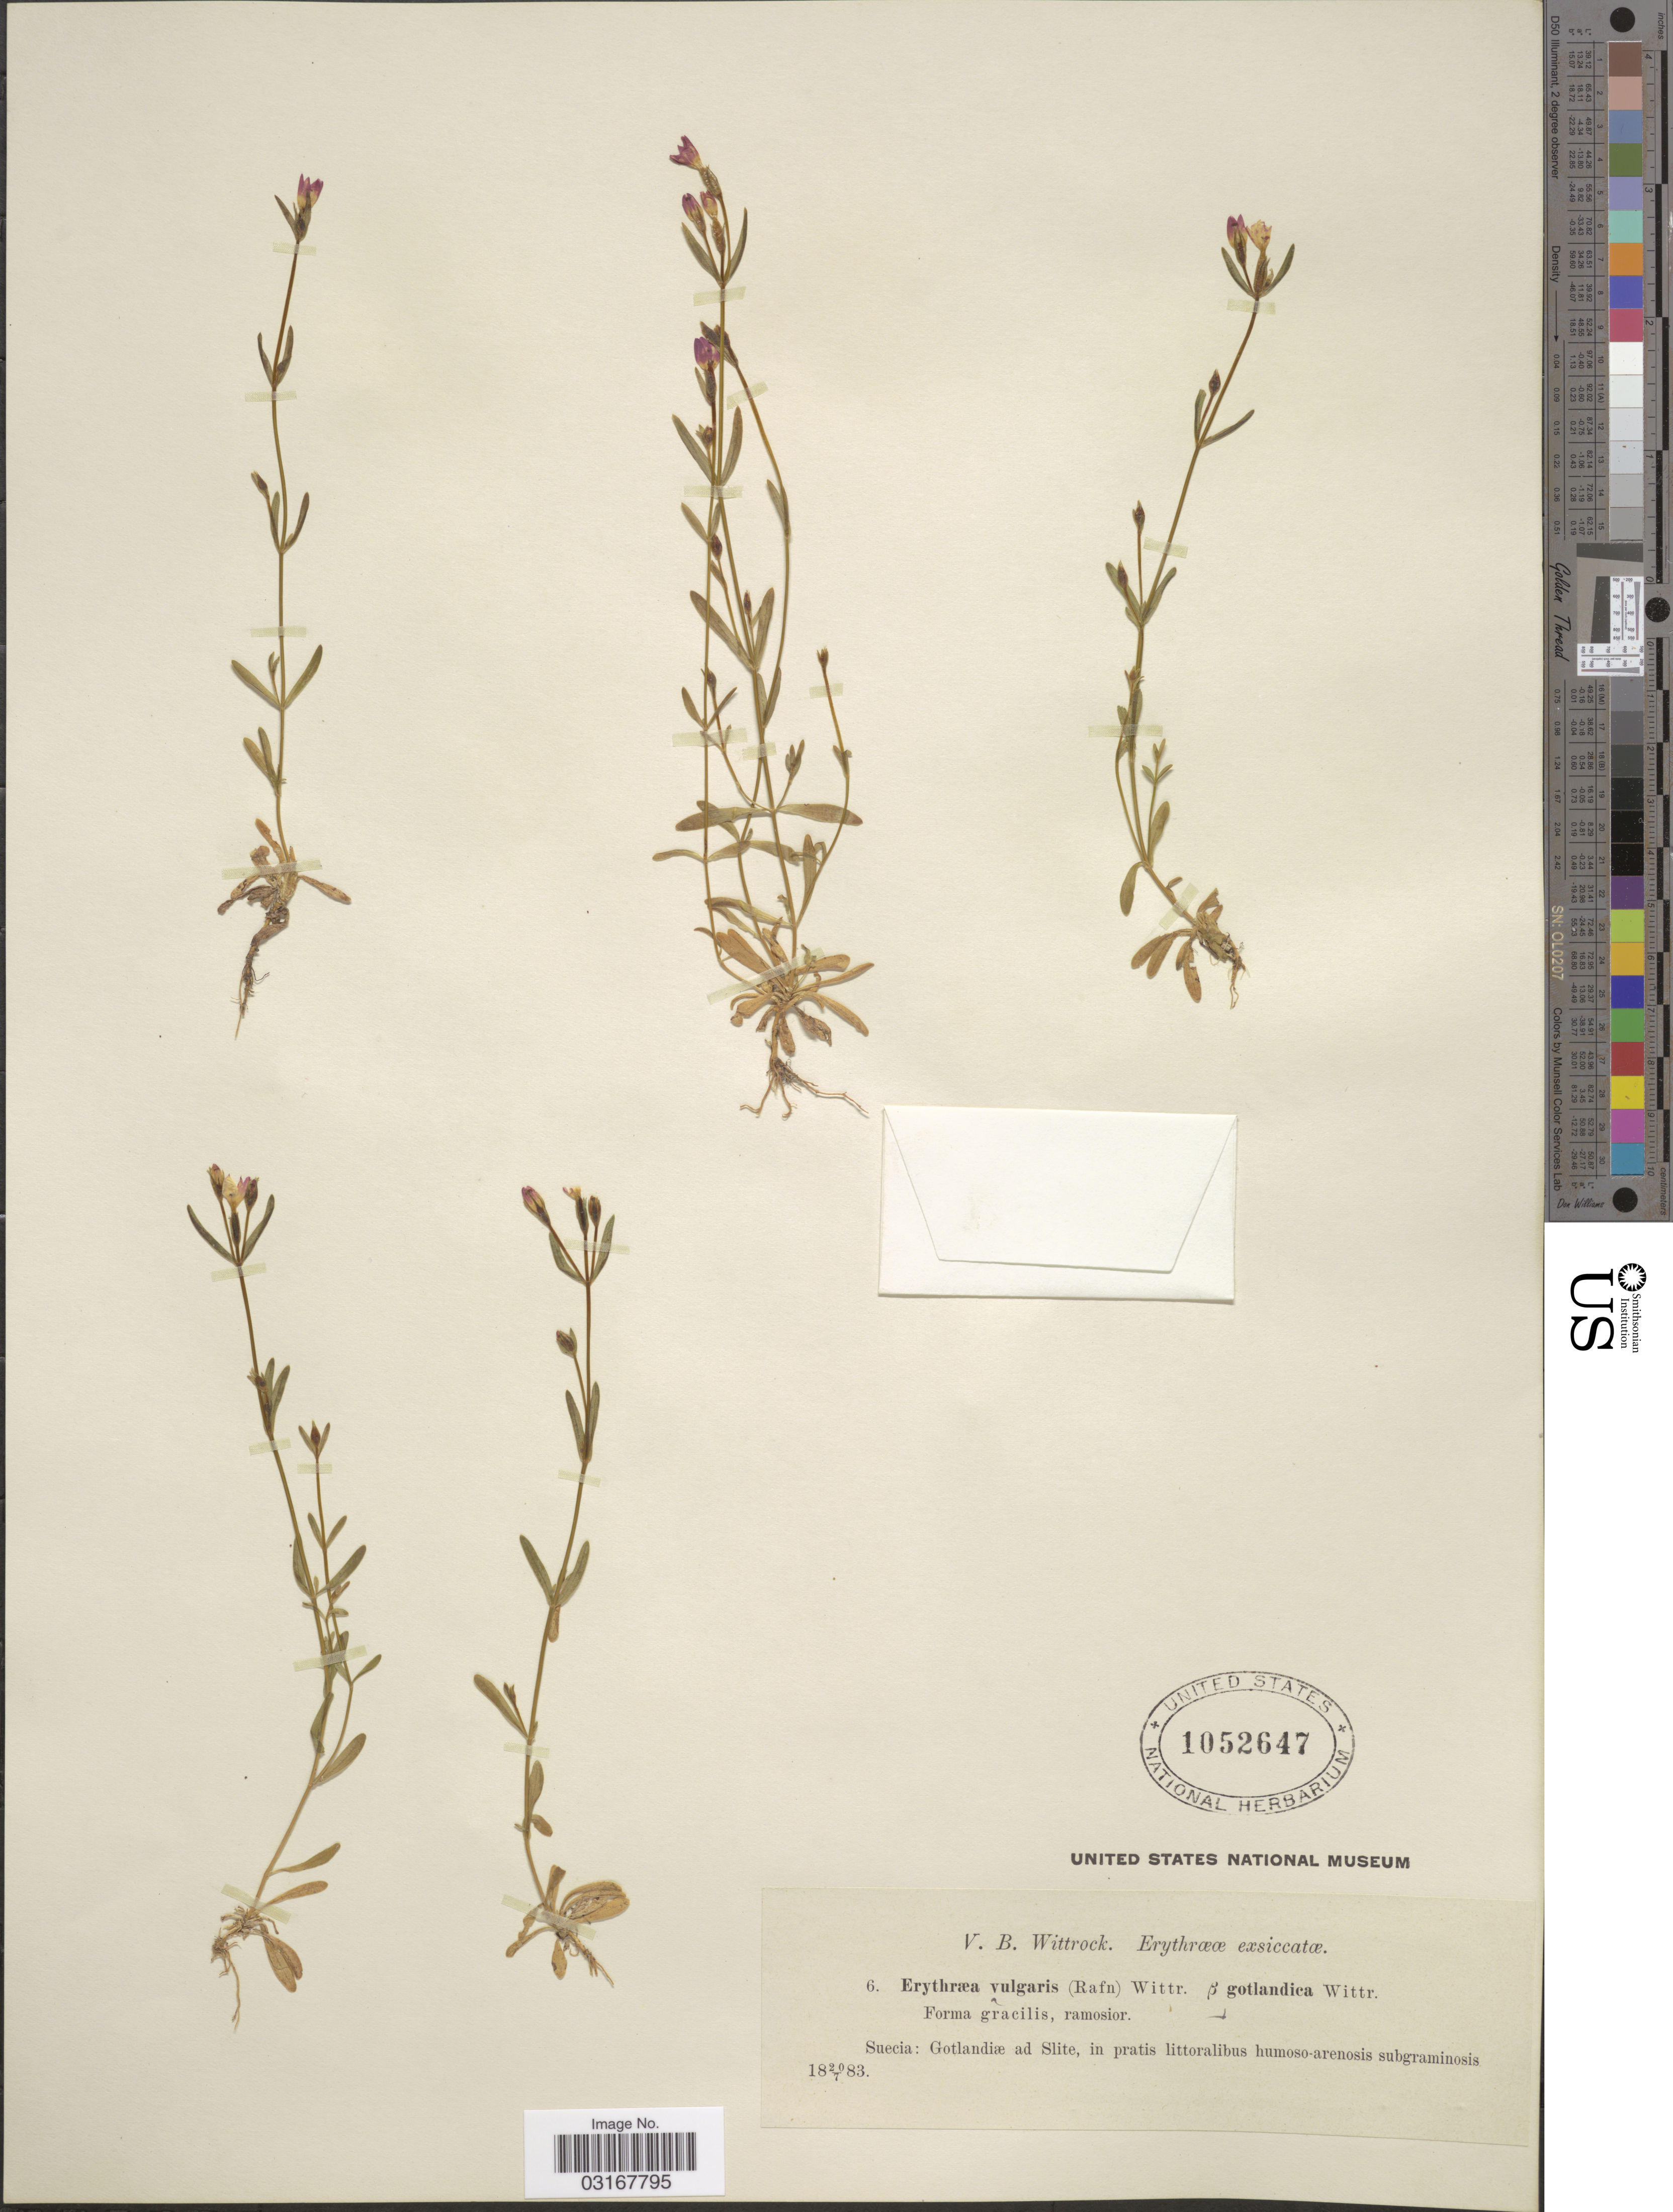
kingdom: Plantae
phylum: Tracheophyta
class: Magnoliopsida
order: Gentianales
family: Gentianaceae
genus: Centaurium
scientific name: Centaurium vulgaris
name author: Godr.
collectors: V. Wittrock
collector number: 6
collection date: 1883-07-20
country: Sweden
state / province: Gotland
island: Gotland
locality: Suecia: Gotlandiæ ad Slite, in pratis littoralibus humoso-arenosis subgraminosis.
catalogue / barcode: US 1052647